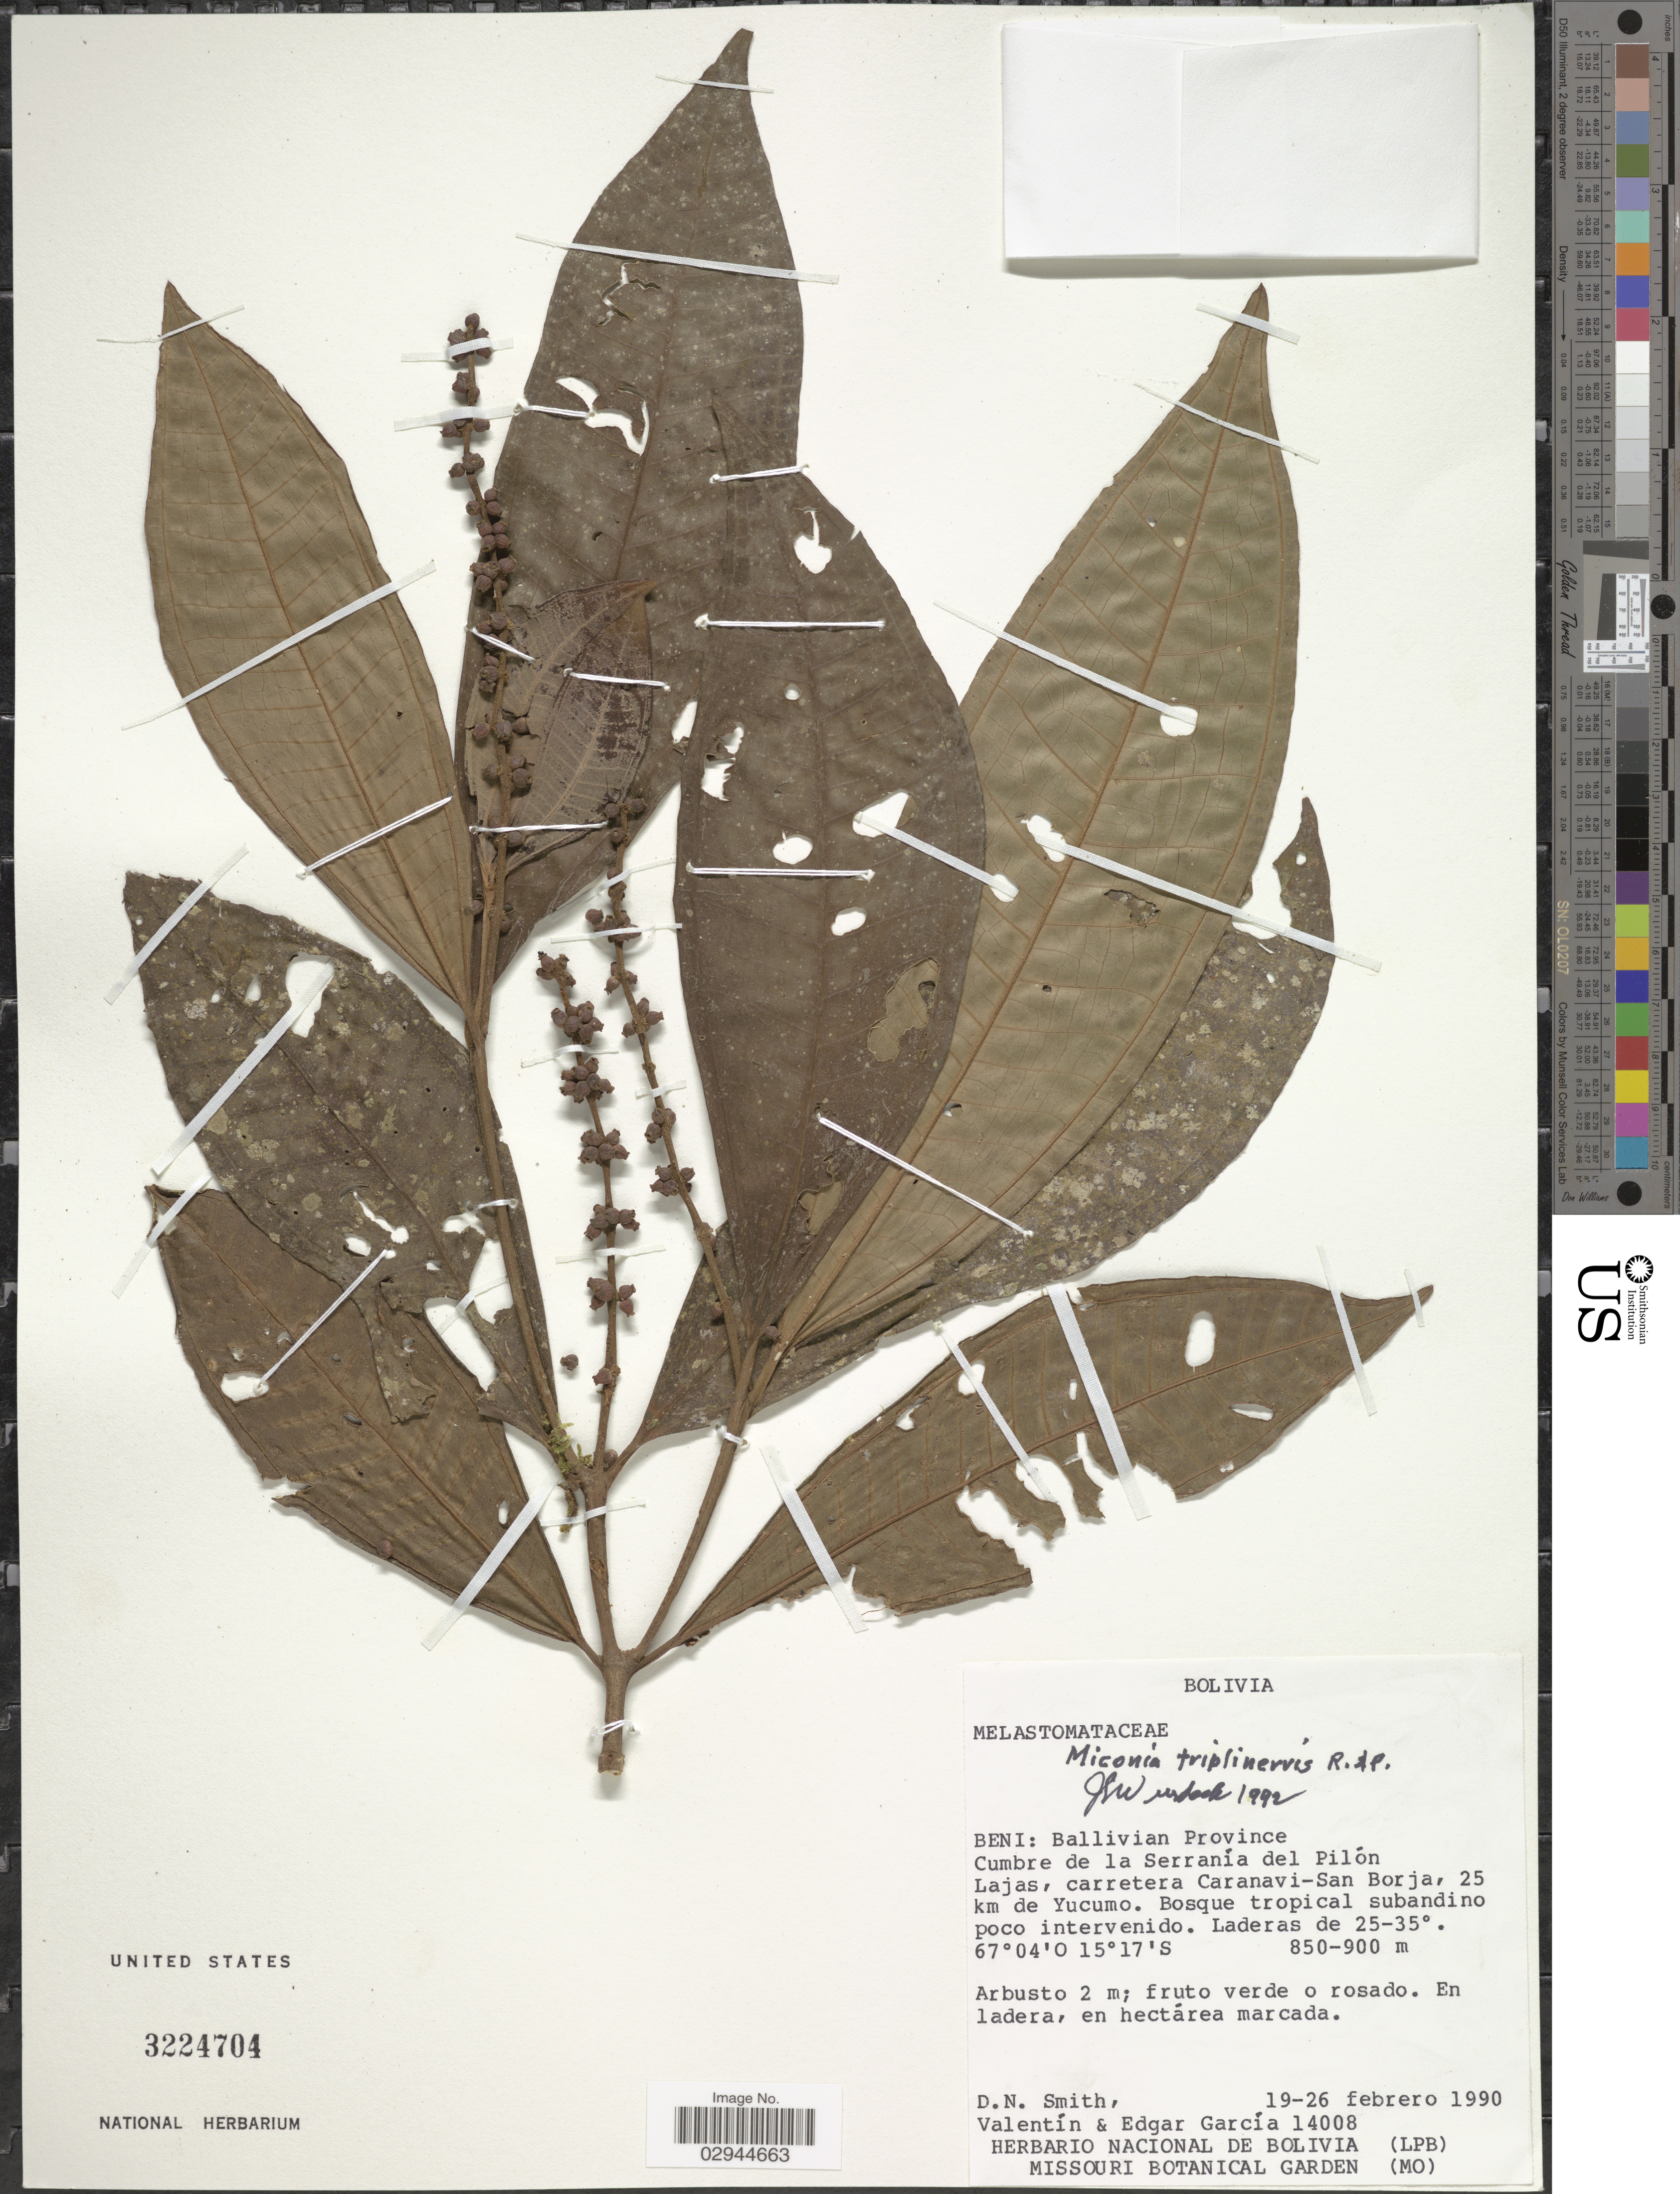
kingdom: Plantae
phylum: Tracheophyta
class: Magnoliopsida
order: Myrtales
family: Melastomataceae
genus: Miconia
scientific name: Miconia triplinervis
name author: Ruiz & Pav.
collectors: D. Smith, -. Valentín & E. Garcia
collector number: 14008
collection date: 1990-02-19/1990-02-26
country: Bolivia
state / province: Beni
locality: Ballivian Province, Cumbre de la Serranía del Pilón Lajas, carretera Caranavi-San Borja, 25 km de Yucumo.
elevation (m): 850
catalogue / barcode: US 3224704